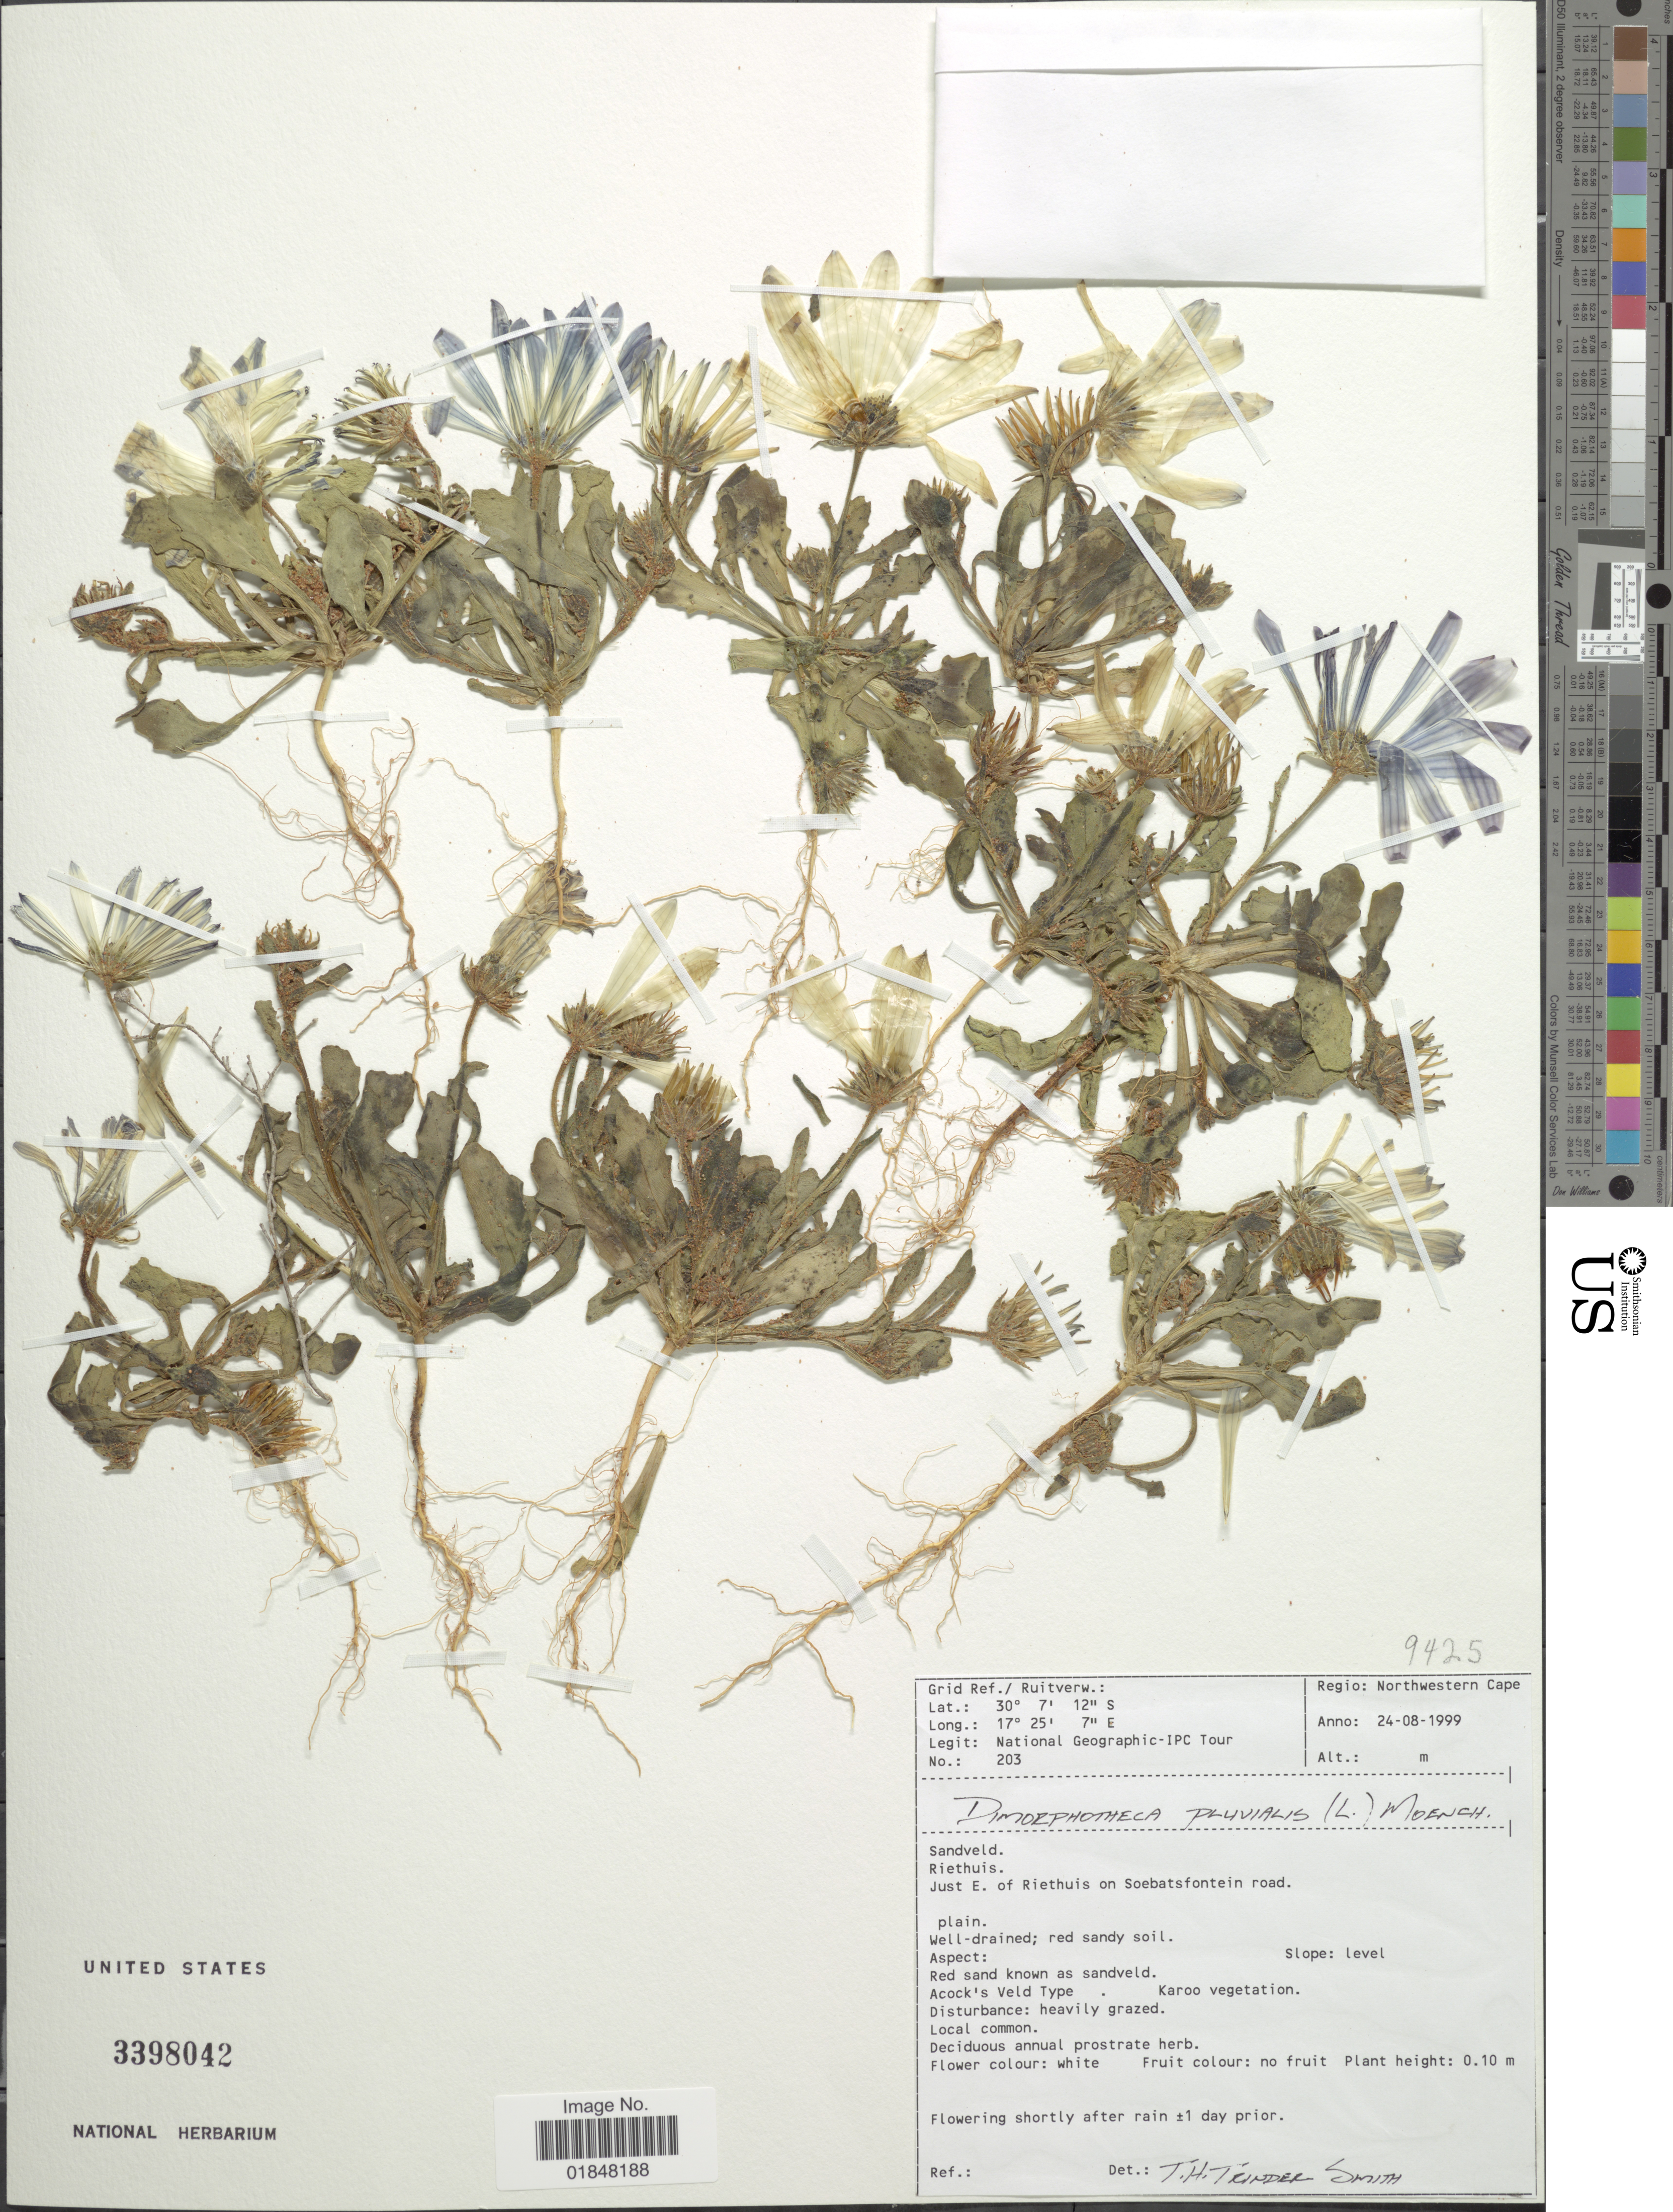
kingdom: Plantae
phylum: Tracheophyta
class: Magnoliopsida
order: Asterales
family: Asteraceae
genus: Dimorphotheca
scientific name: Dimorphotheca pluvialis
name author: (L.) Moench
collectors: National Geographic IPC T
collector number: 203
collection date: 1999-08-24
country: South Africa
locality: Northwestern Cape, Sandveld, Riethuis, Just E of Riethuis on Soebatsfontein road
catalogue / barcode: US 3398042